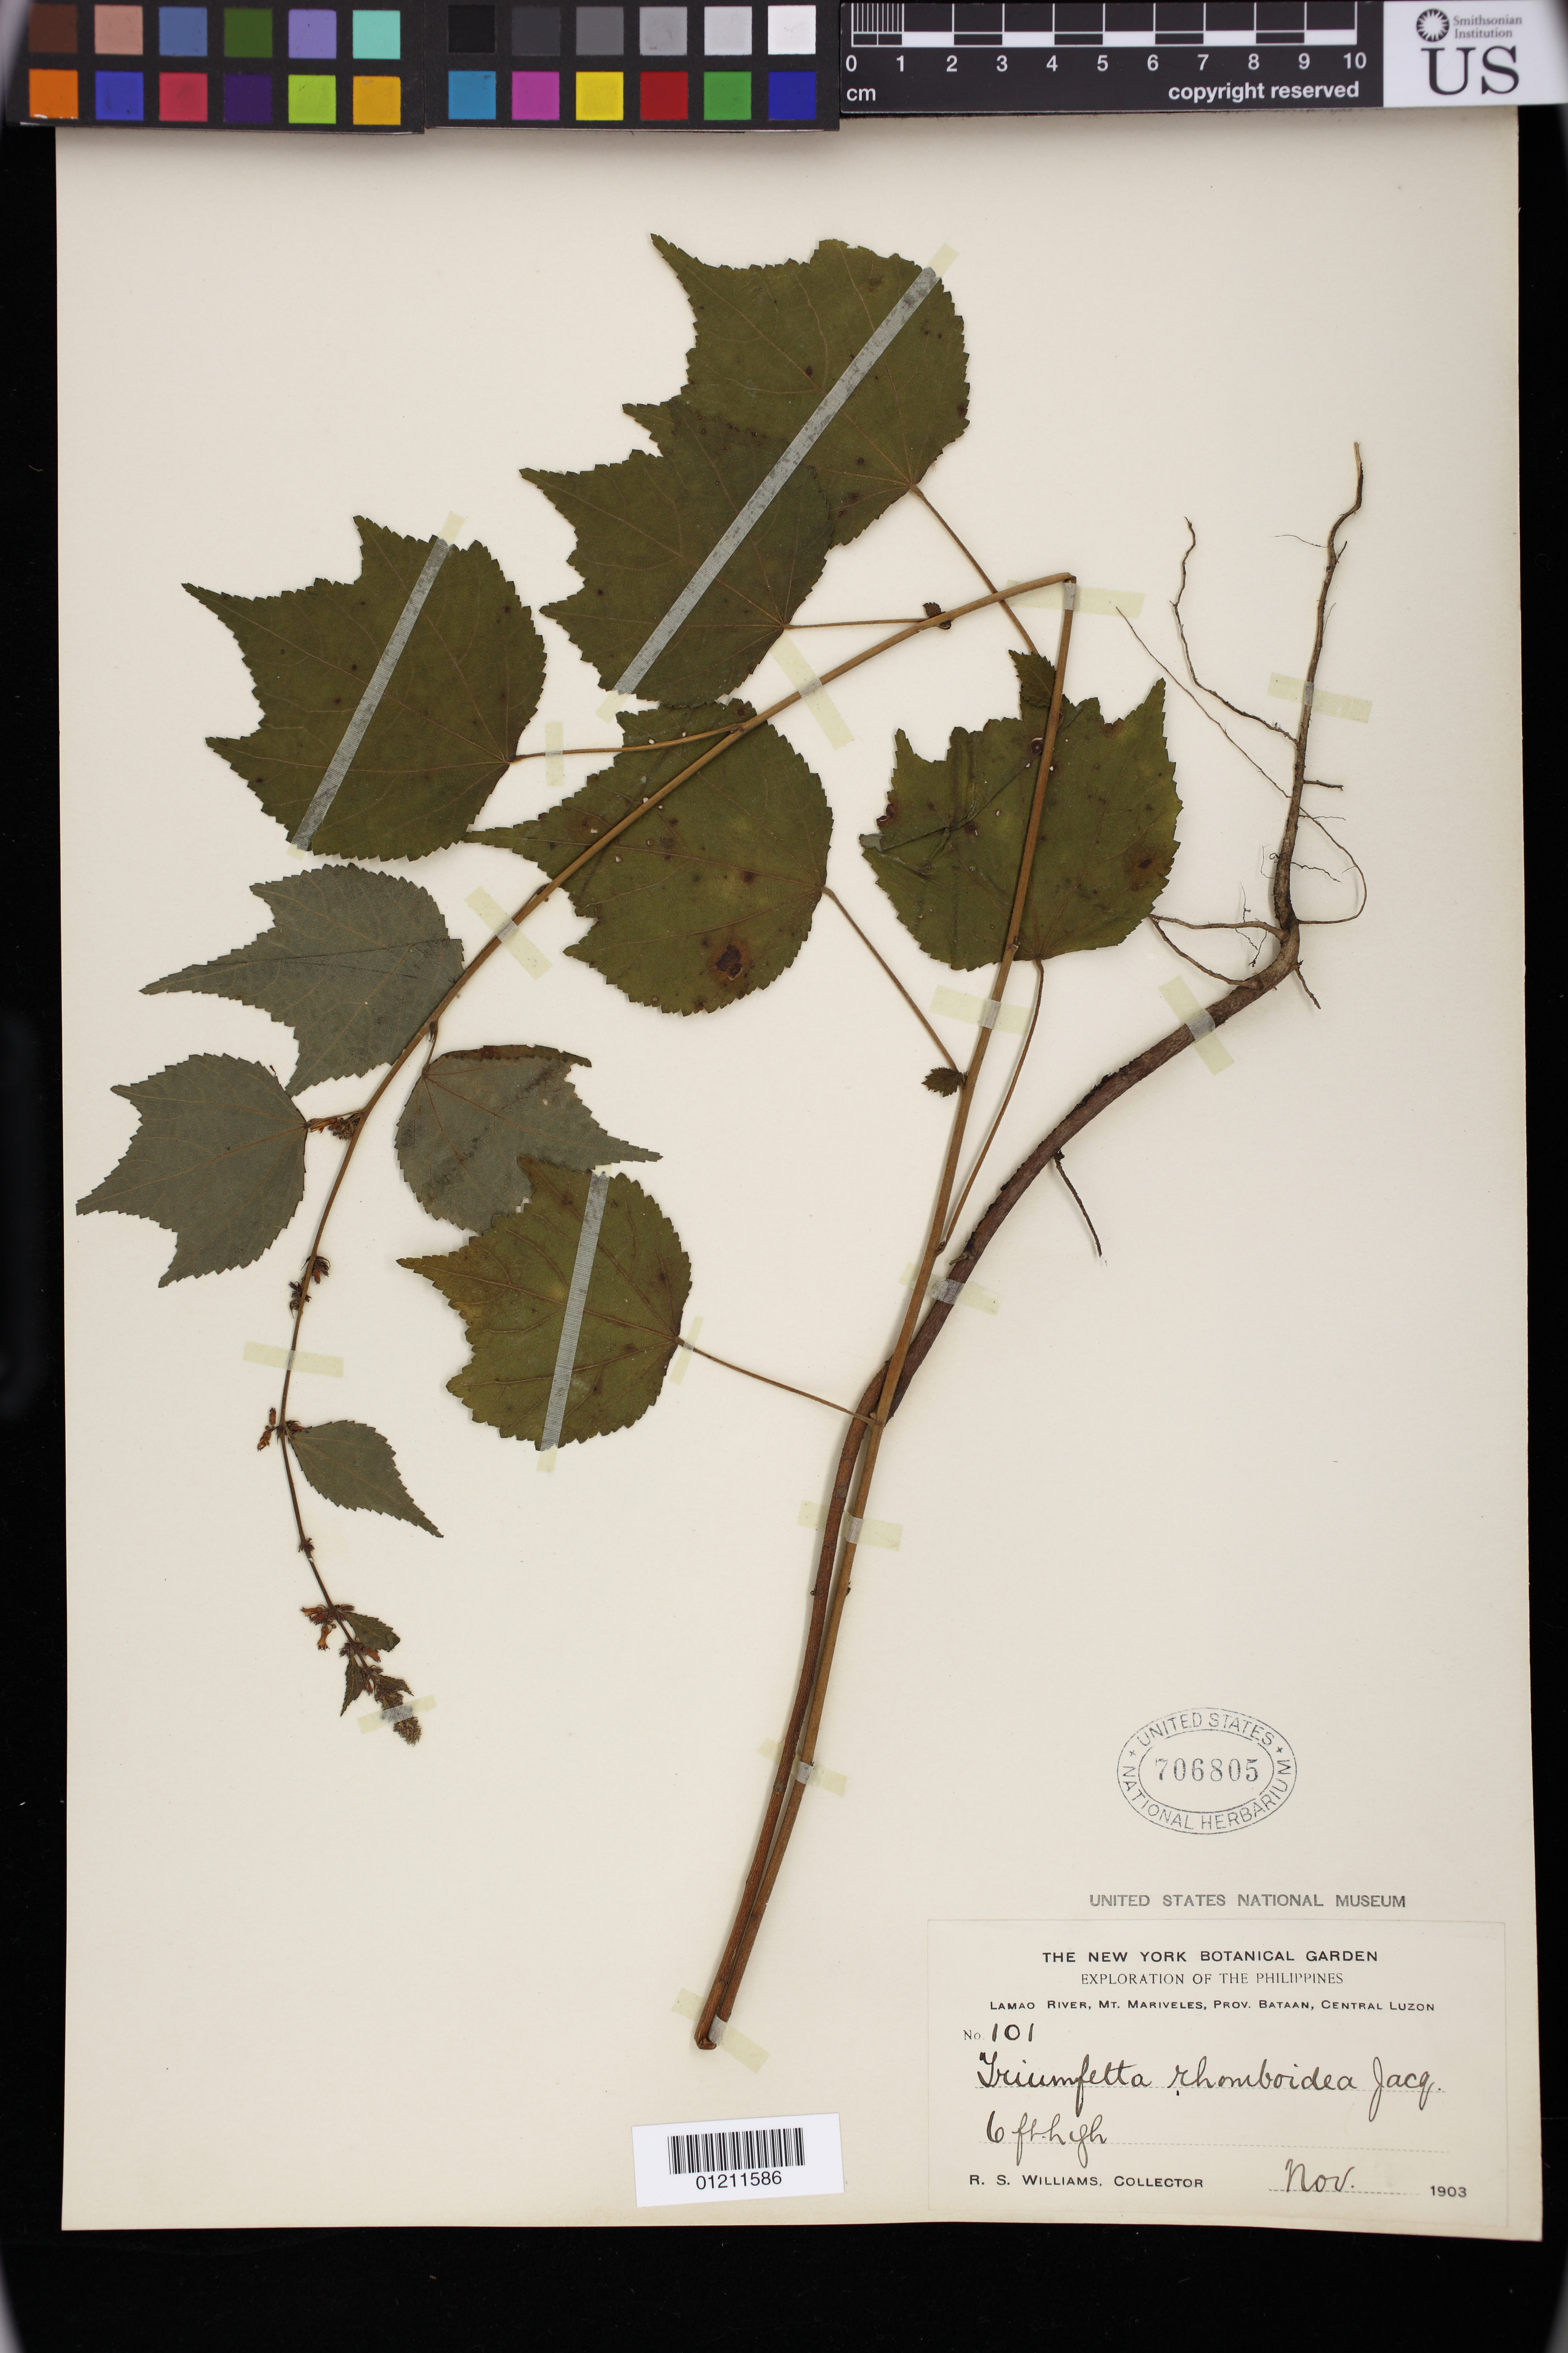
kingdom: Plantae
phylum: Tracheophyta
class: Magnoliopsida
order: Malvales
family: Malvaceae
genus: Triumfetta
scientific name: Triumfetta rhomboidea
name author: Jacq.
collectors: R. S. Williams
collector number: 101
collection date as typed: Nov 1903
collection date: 1903-11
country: Philippines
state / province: Central Luzon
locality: Lamao River, Mt. Mariveles, Prov. Bataan, Central Luzon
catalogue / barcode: US 706805